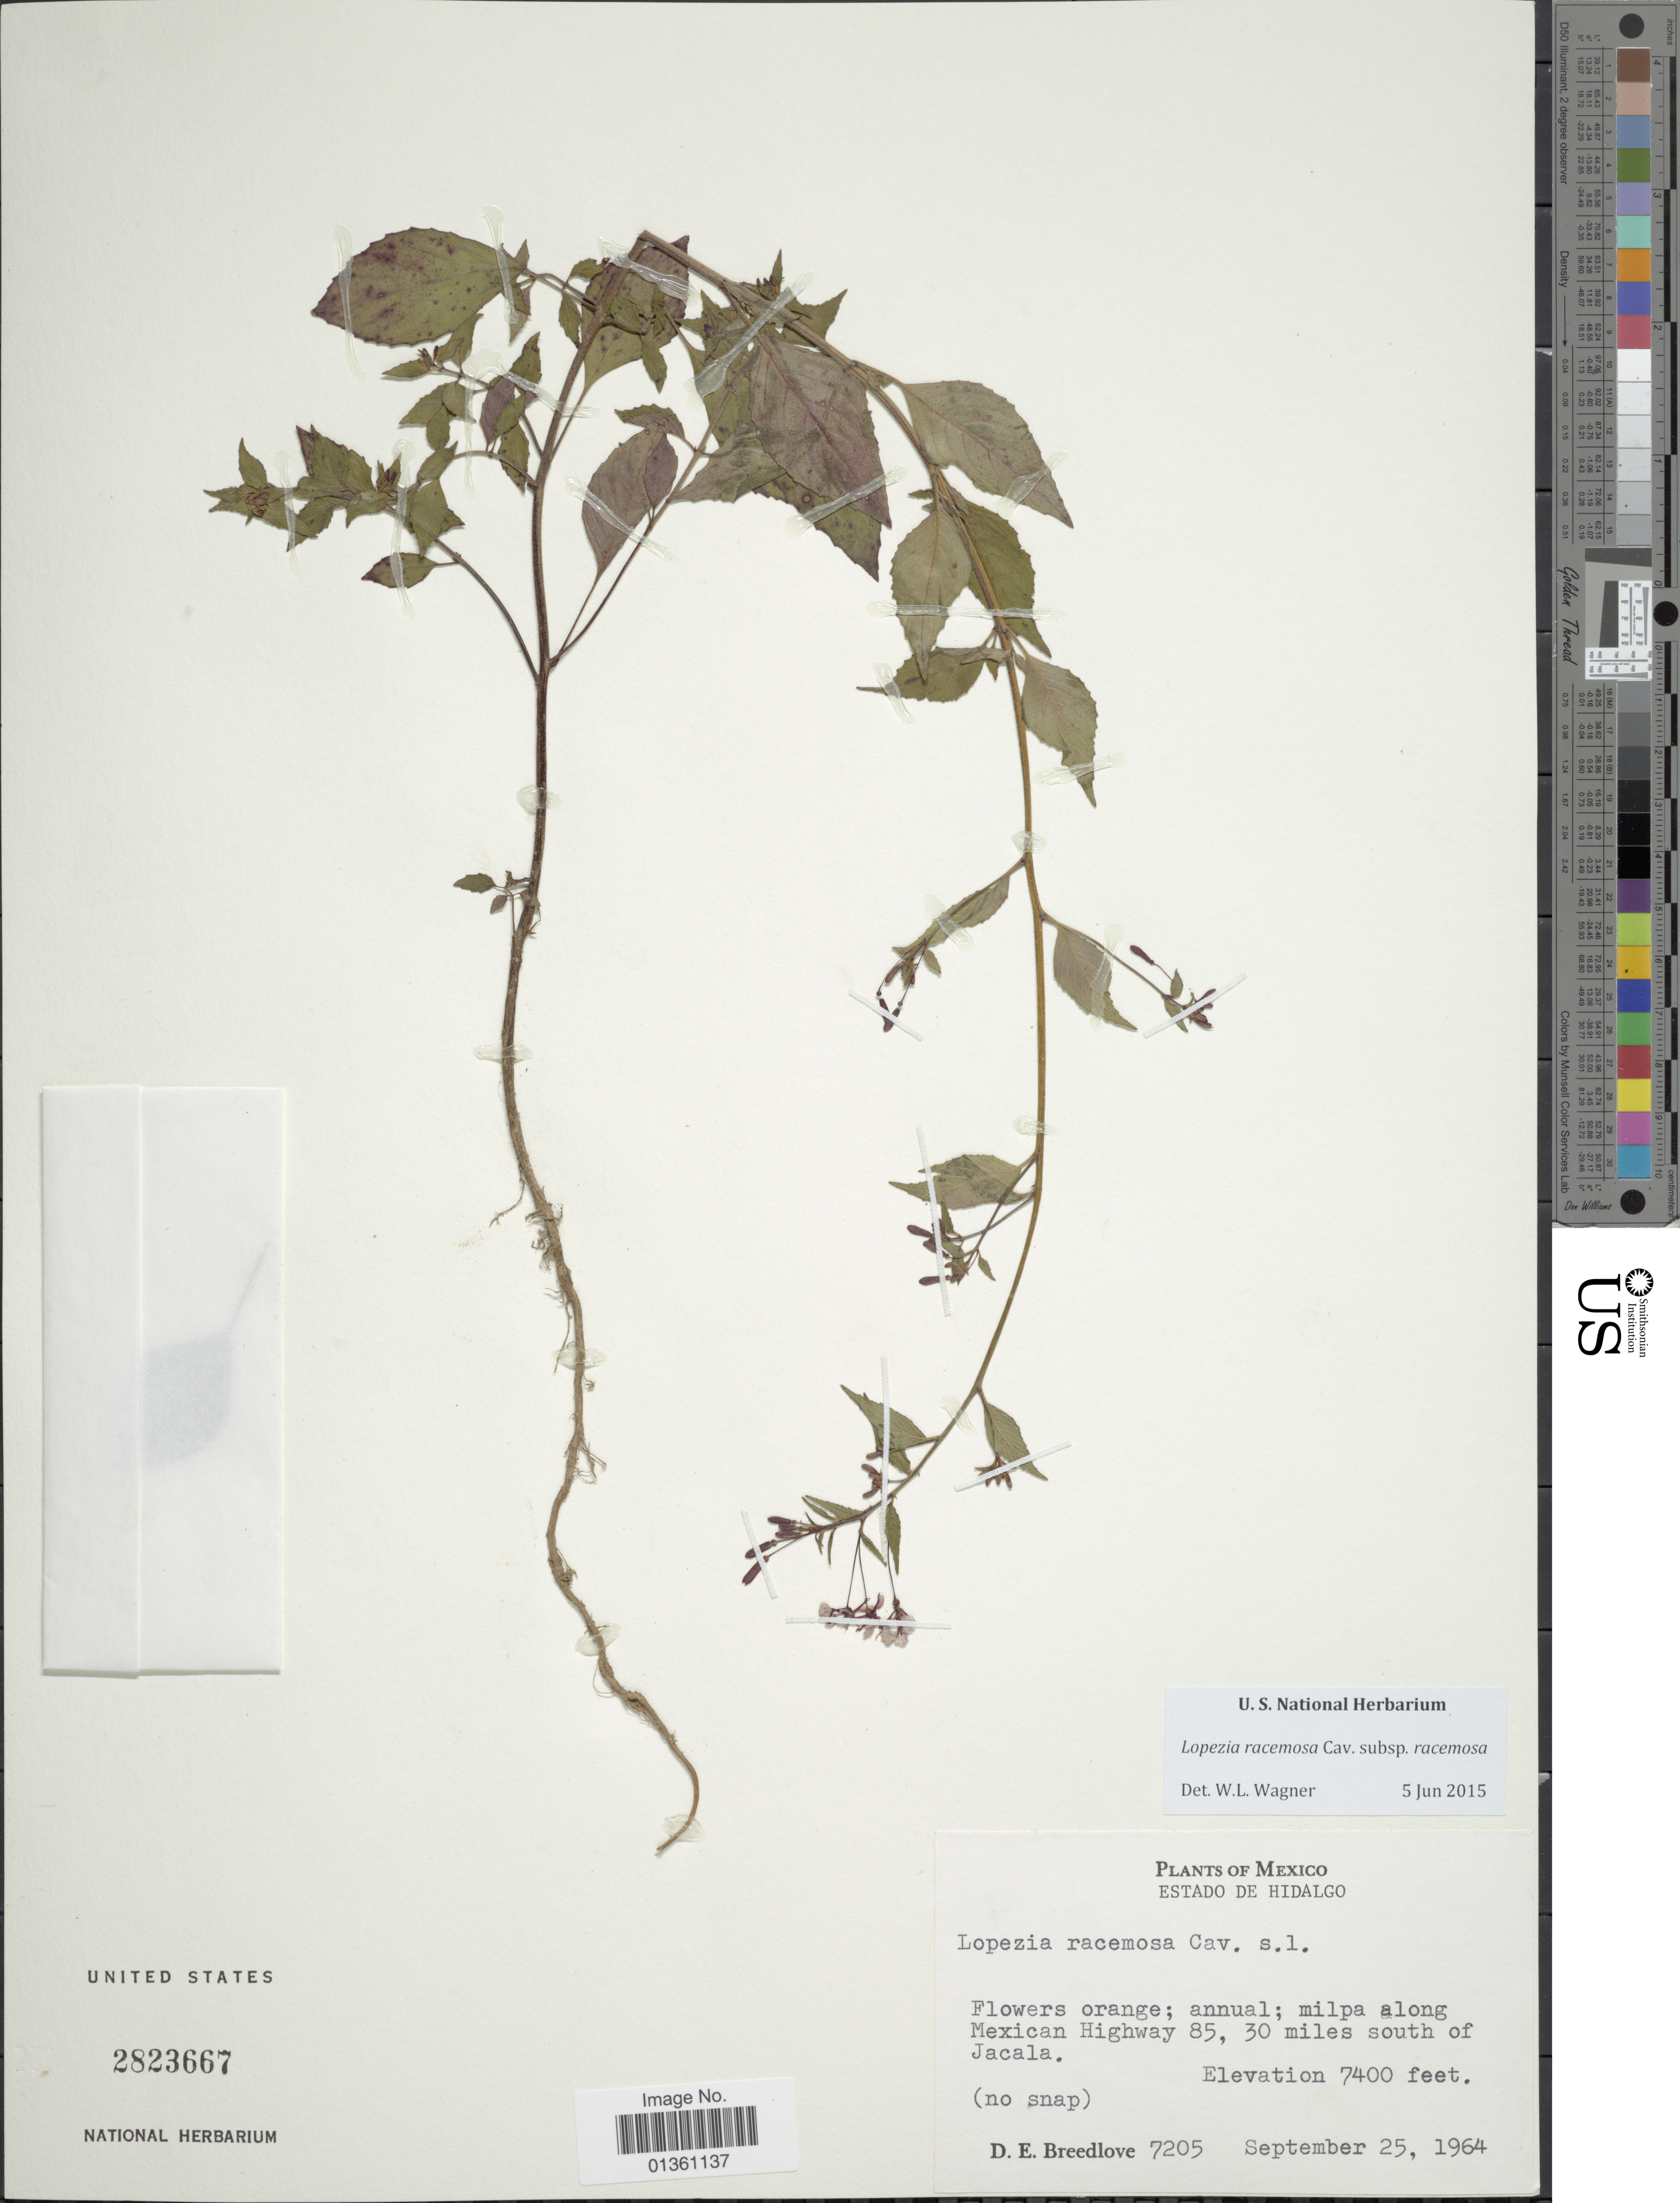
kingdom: Plantae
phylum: Tracheophyta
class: Magnoliopsida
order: Myrtales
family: Onagraceae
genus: Lopezia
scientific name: Lopezia racemosa subsp. racemosa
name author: Cav.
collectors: D. E. Breedlove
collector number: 7205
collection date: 1964-09-25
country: Mexico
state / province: Hidalgo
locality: Along Mexican Highway 85, 30 miles south of Jacala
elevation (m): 2256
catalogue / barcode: US 2823667